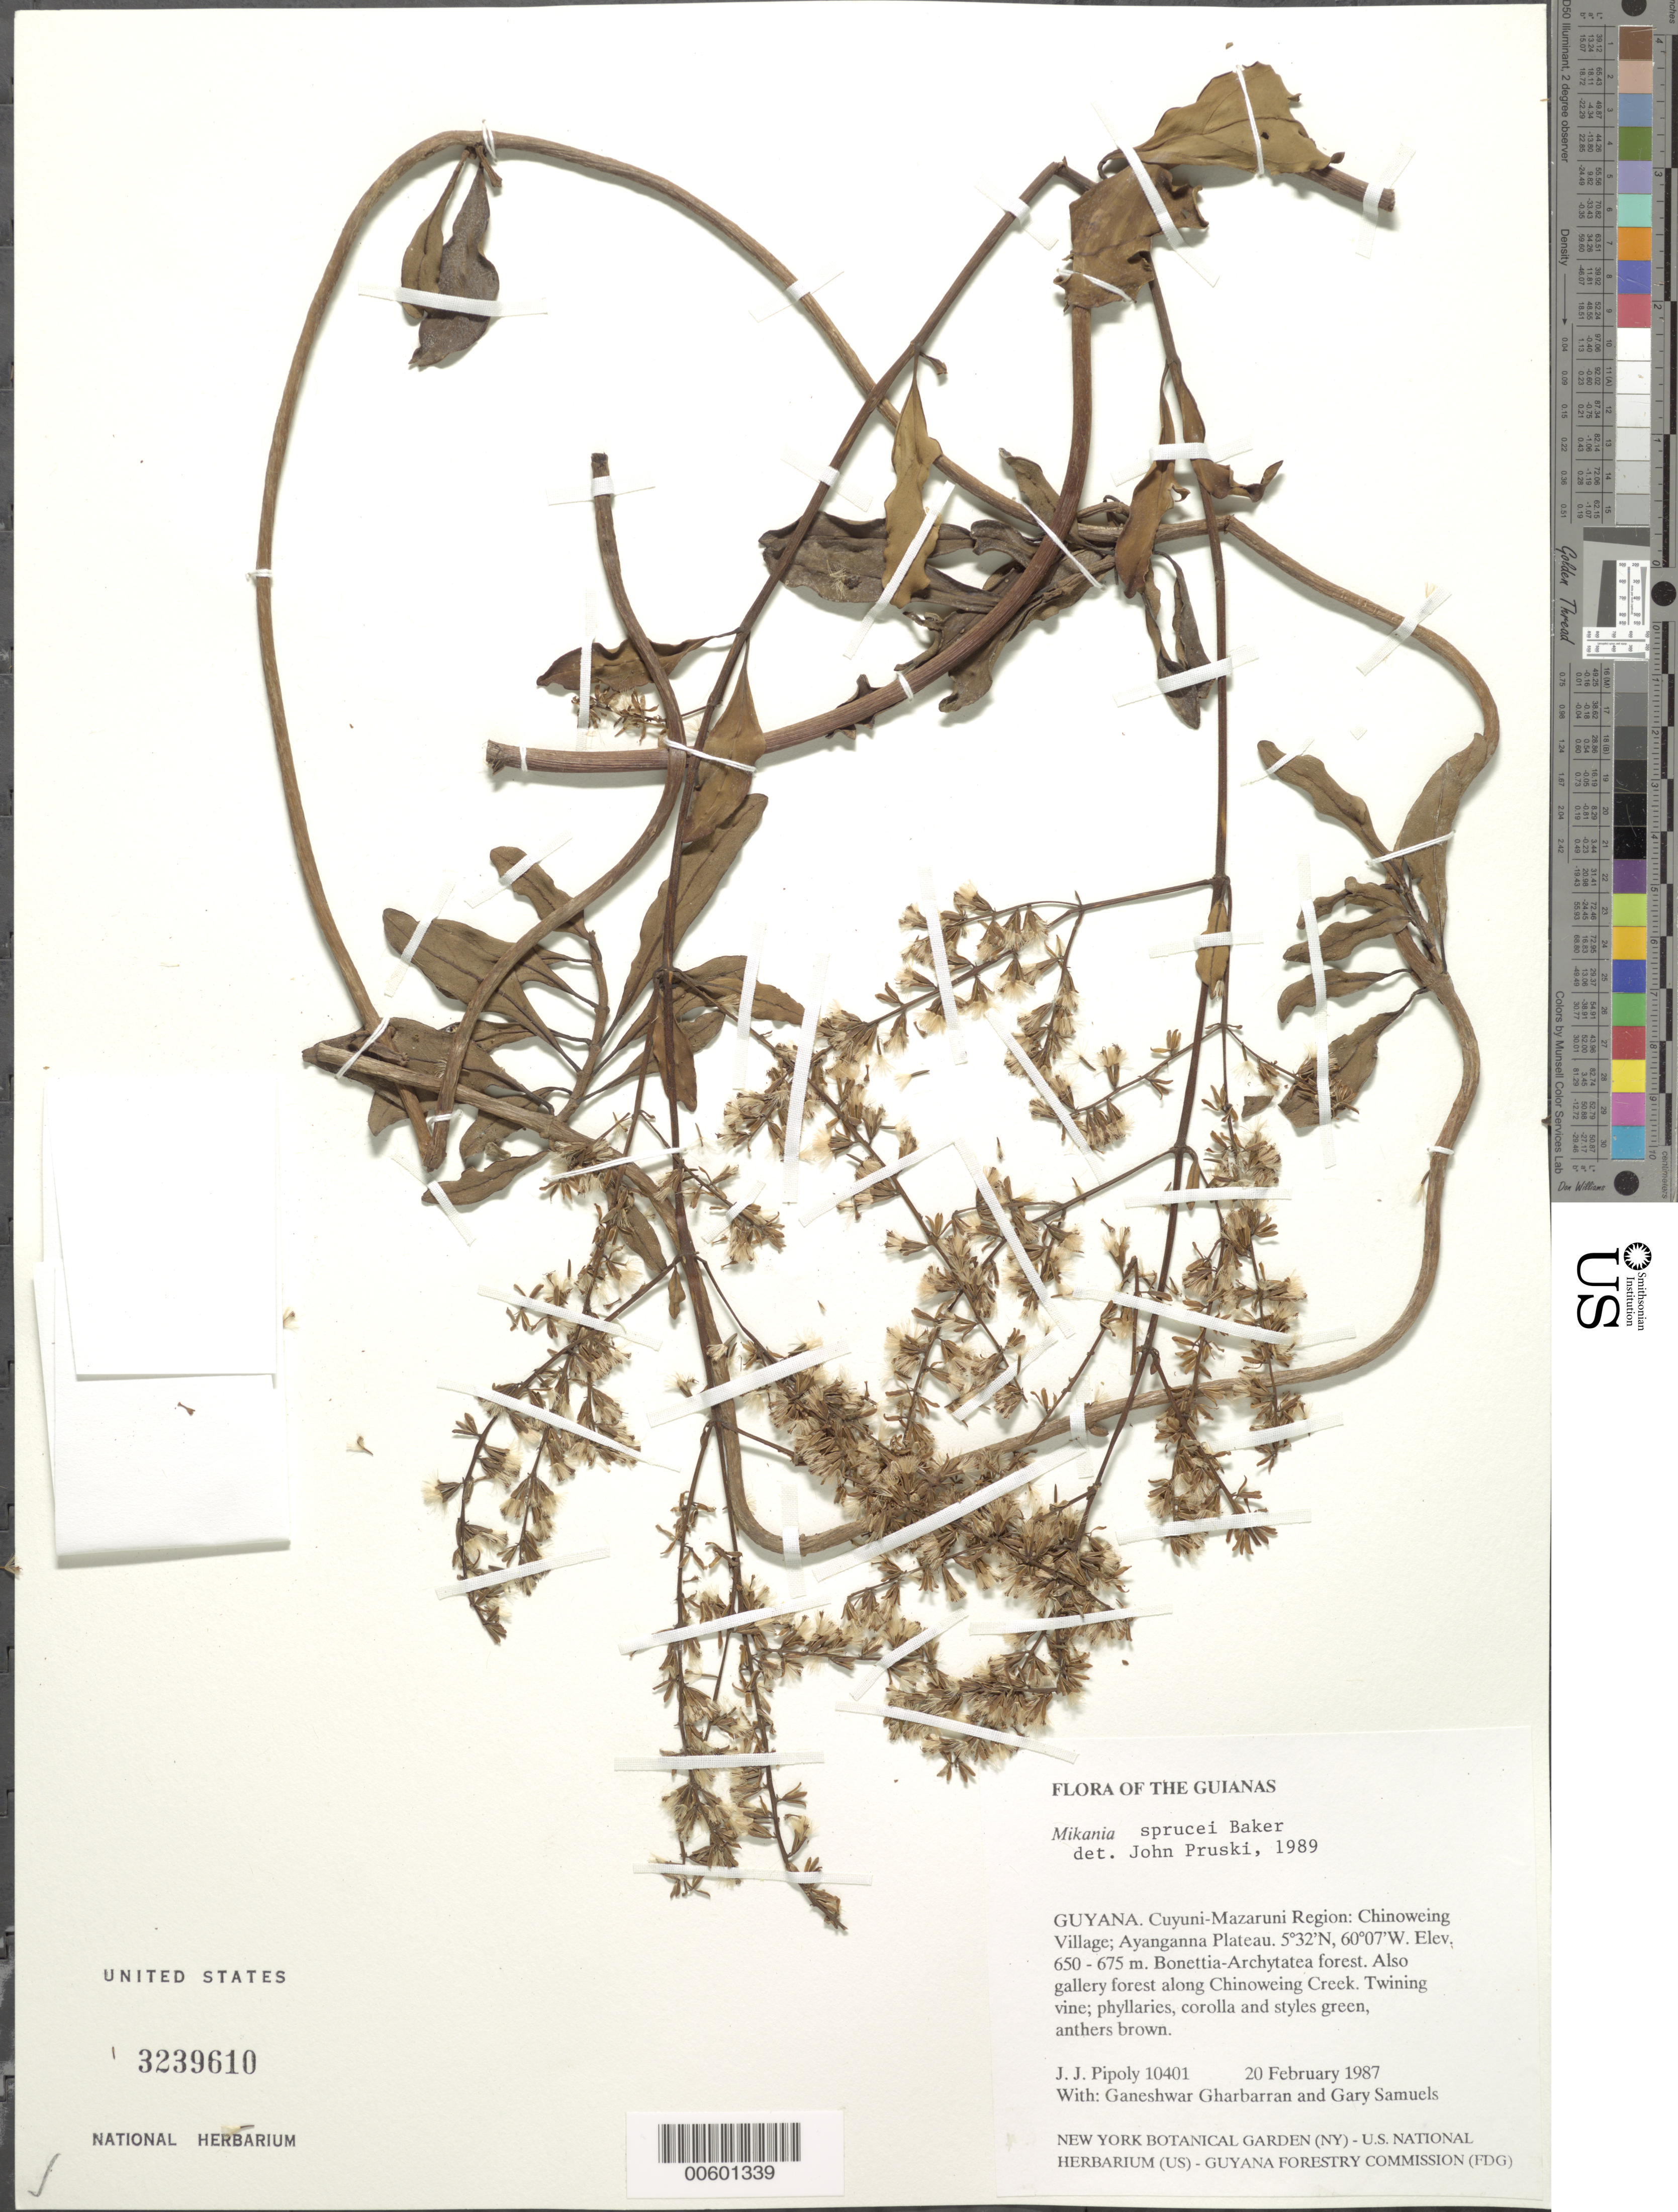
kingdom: Plantae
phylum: Tracheophyta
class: Magnoliopsida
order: Asterales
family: Asteraceae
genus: Mikania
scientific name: Mikania sprucei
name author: Baker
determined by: Pruski, J. F.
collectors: J. J. Pipoly, G. Gharbarran & G. Samuels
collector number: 10401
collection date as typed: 20 February 1987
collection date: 1987-02-20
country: Guyana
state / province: Cuyuni-Mazaruni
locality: Chinoweing Village; Ayanganna Plateau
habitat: Bonnetia-Archytaea forest. Also gallery forest along Chinoweing Creek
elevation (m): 650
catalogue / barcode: US 3239610